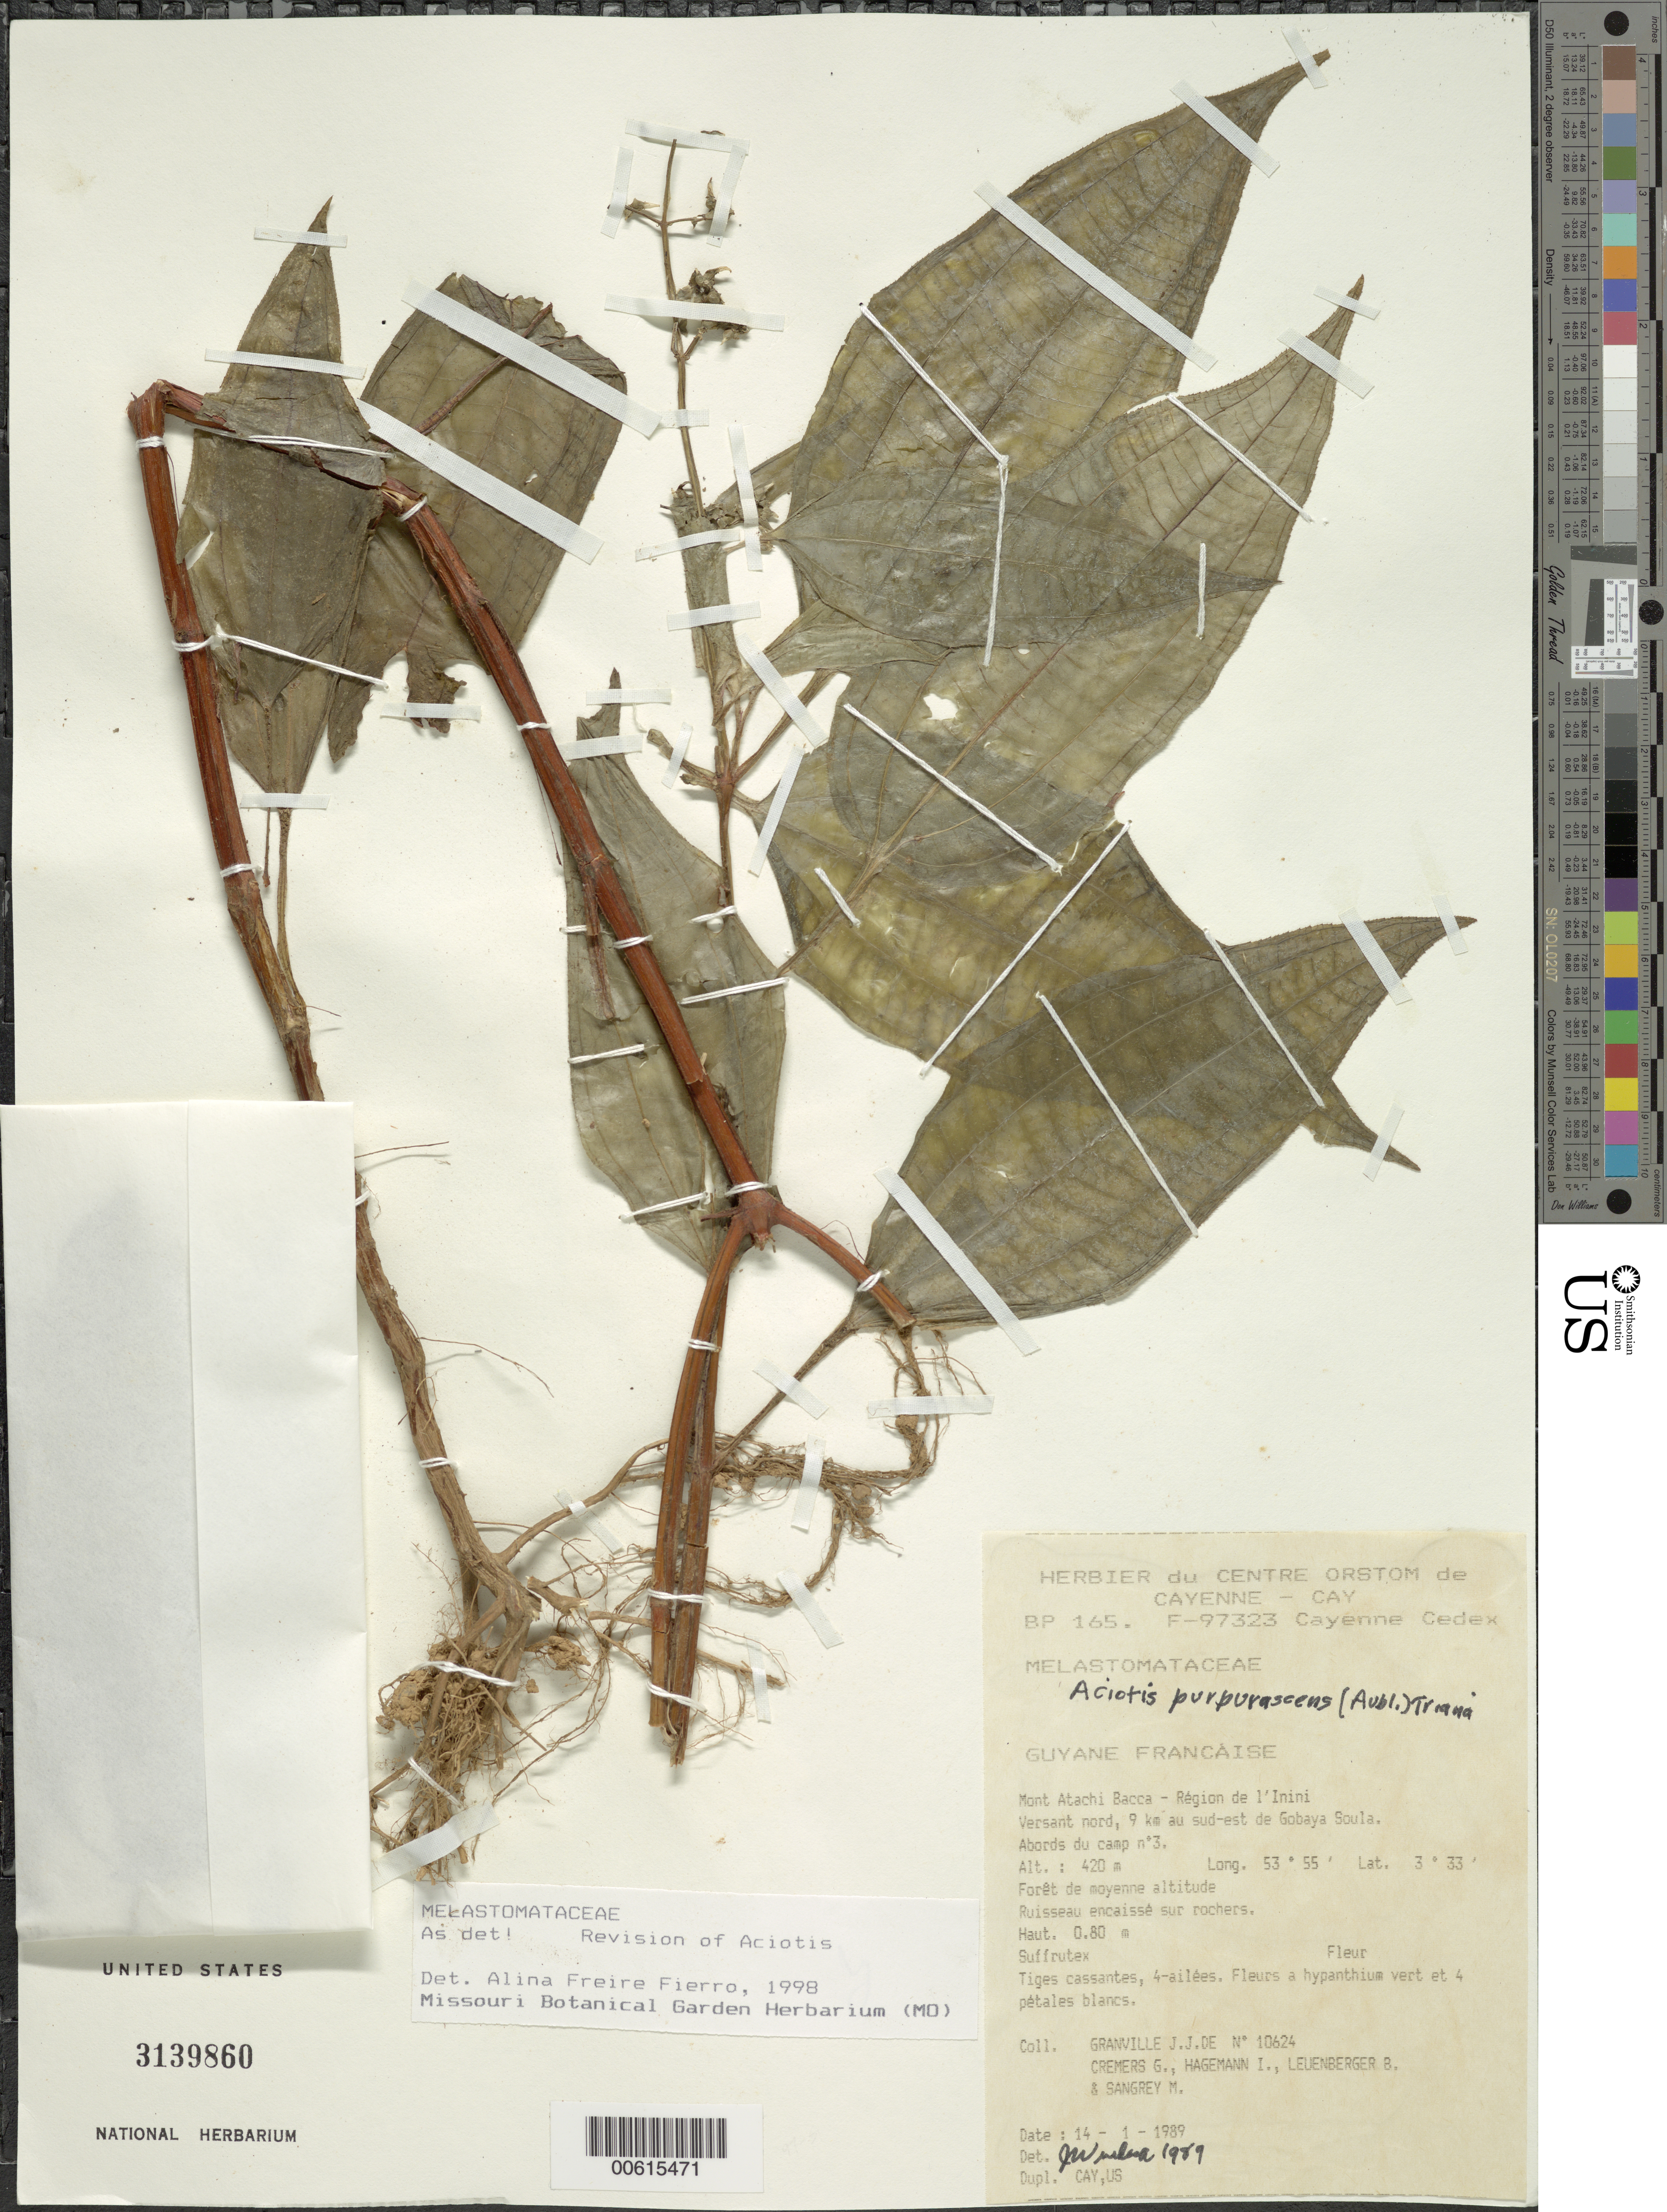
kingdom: Plantae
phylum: Tracheophyta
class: Magnoliopsida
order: Myrtales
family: Melastomataceae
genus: Aciotis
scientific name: Aciotis purpurascens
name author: (Aubl.) Triana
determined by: Freire-Fierro, A.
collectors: J.-J. de Granville, G. Cremers, J. Hagemann, B. E. Leuenberger & M. S. Sangrey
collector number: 10624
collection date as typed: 14-Jan-89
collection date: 1989-01-14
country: French Guiana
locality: Mont Atachi Bacca, région de l'Inini, Col, à 8 km au Sud-Est de Gobaya Soula, abords du camp no. 2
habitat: Foret de moyenne alittude. Ruisseau encaisse sur rochers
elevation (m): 420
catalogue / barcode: US 3139860